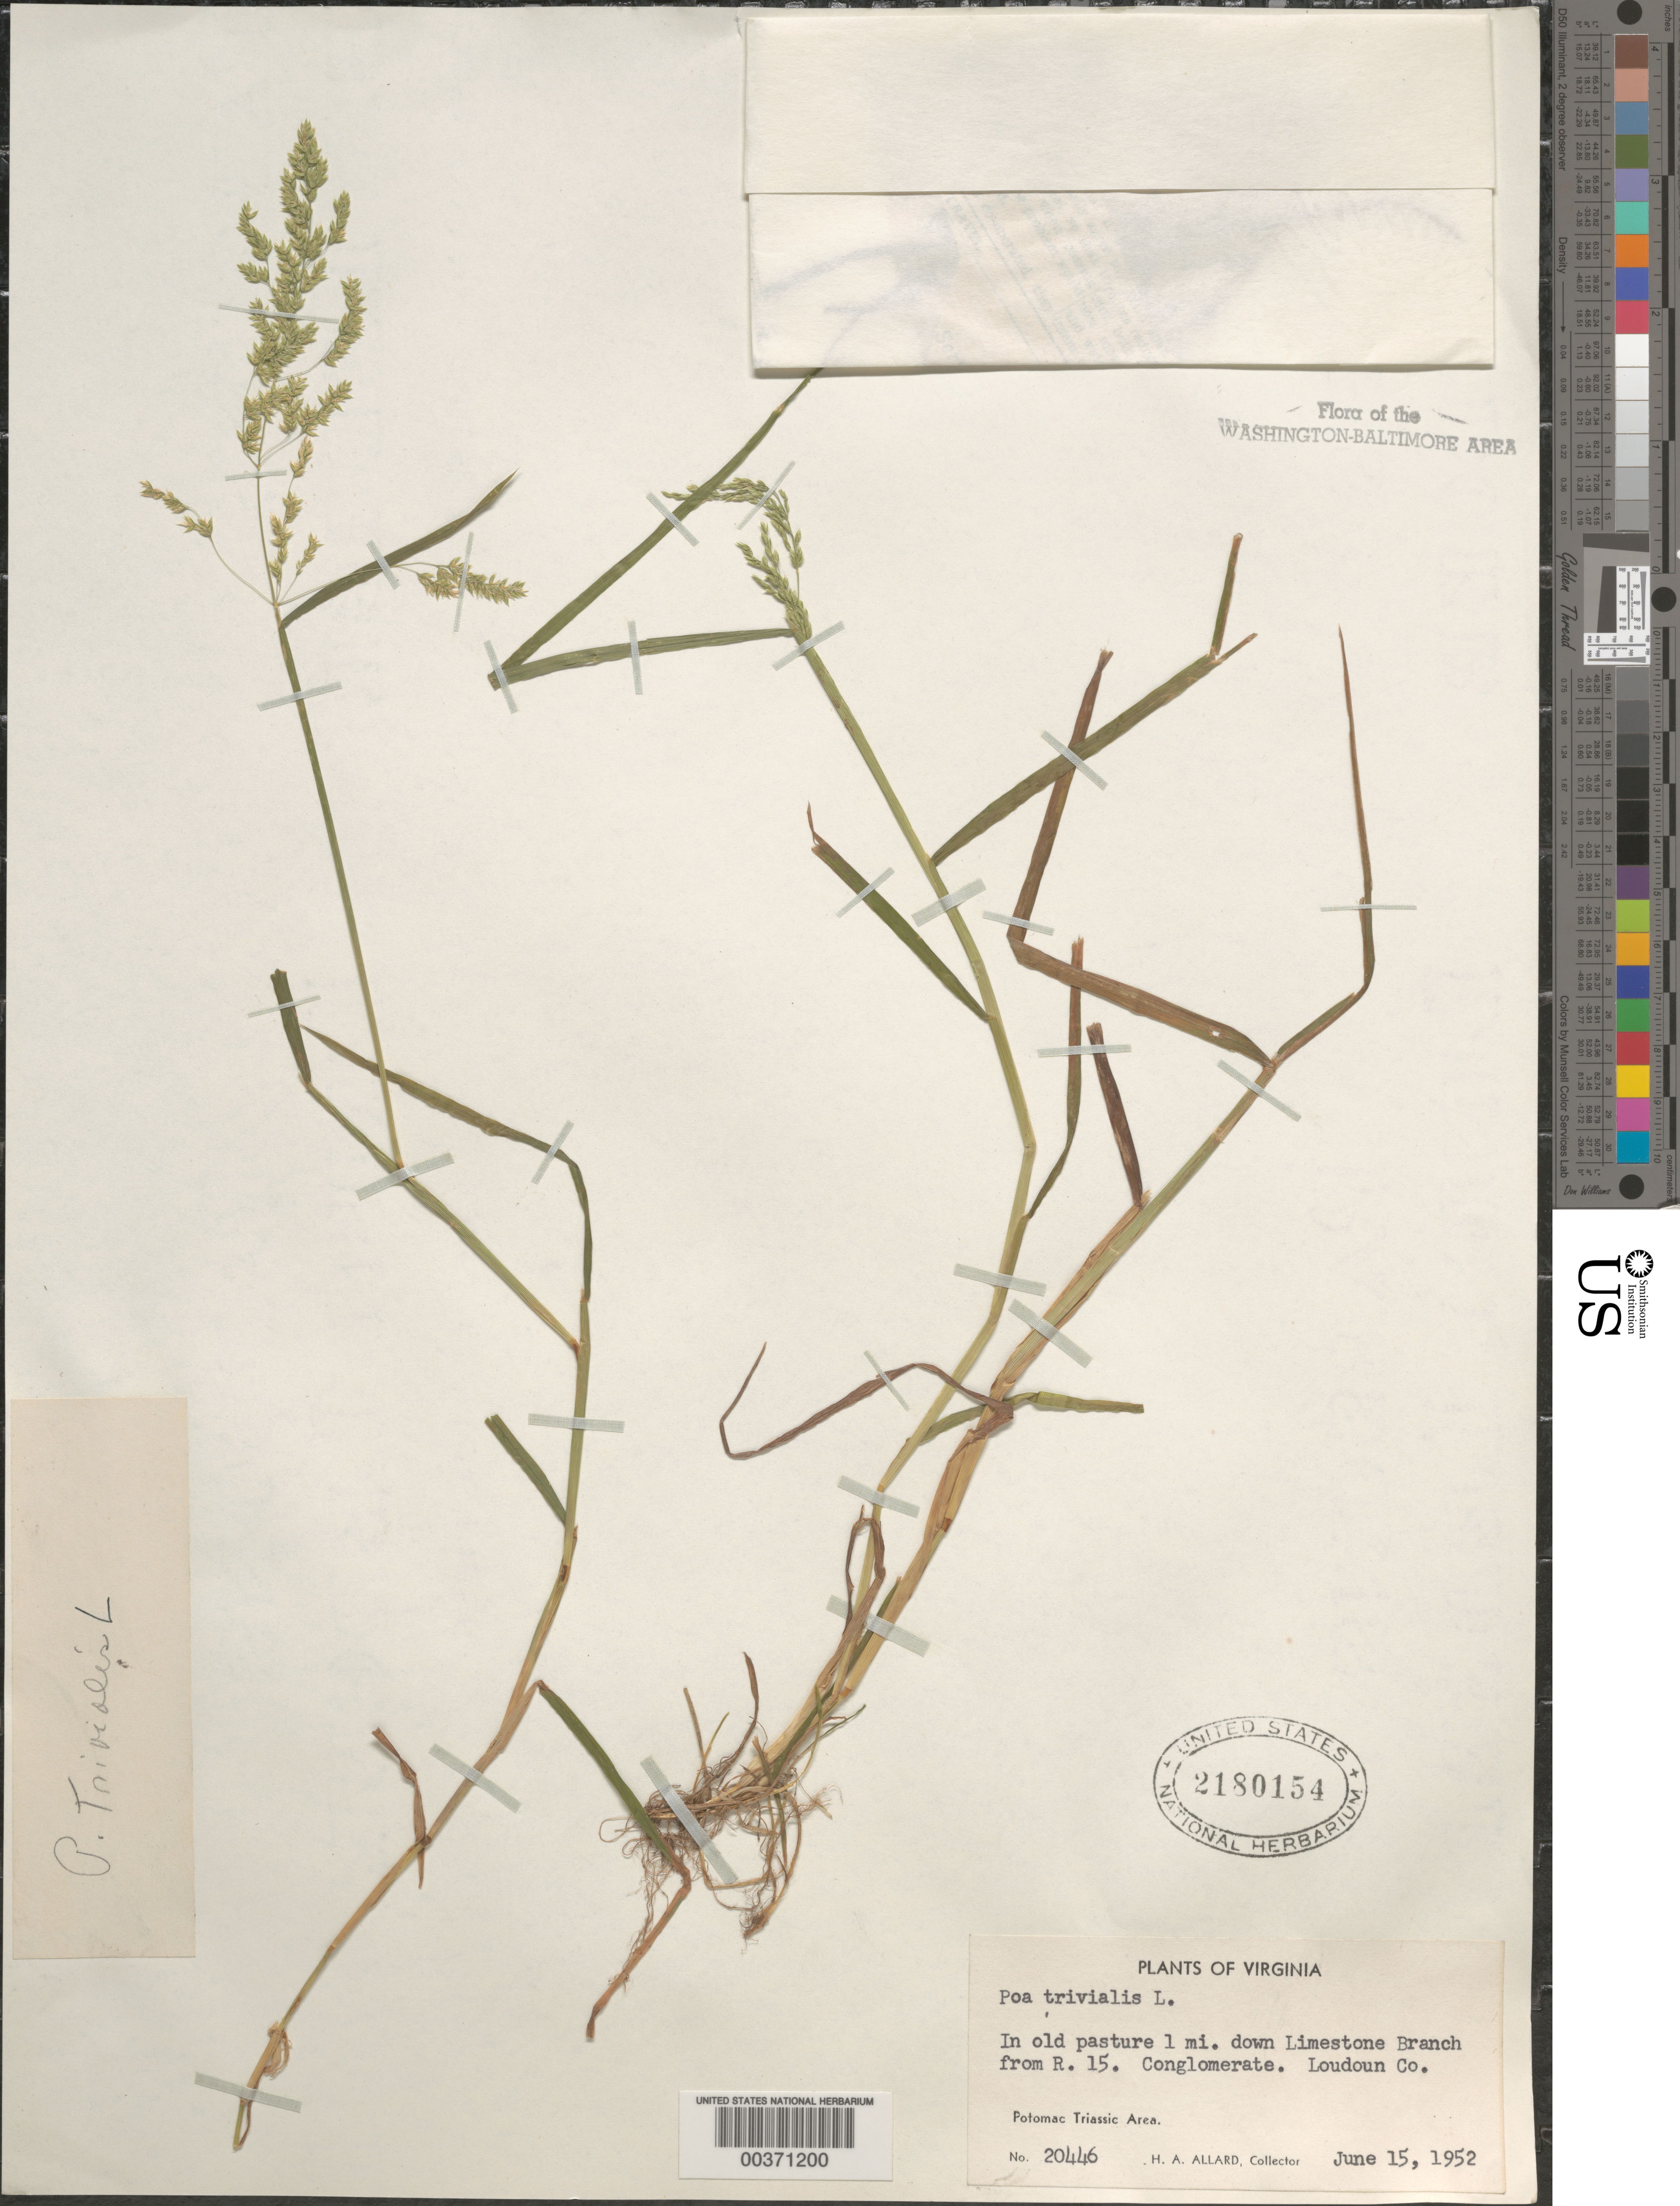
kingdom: Plantae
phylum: Tracheophyta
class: Liliopsida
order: Poales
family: Poaceae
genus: Poa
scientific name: Poa sylvestris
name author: A. Gray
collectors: H. A. Allard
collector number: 20446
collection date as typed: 15 Jun 1952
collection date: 1952-06-15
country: United States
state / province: Virginia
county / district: Loudoun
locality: Downstream from Route 15 on Limestone Branch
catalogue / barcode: US 2180154